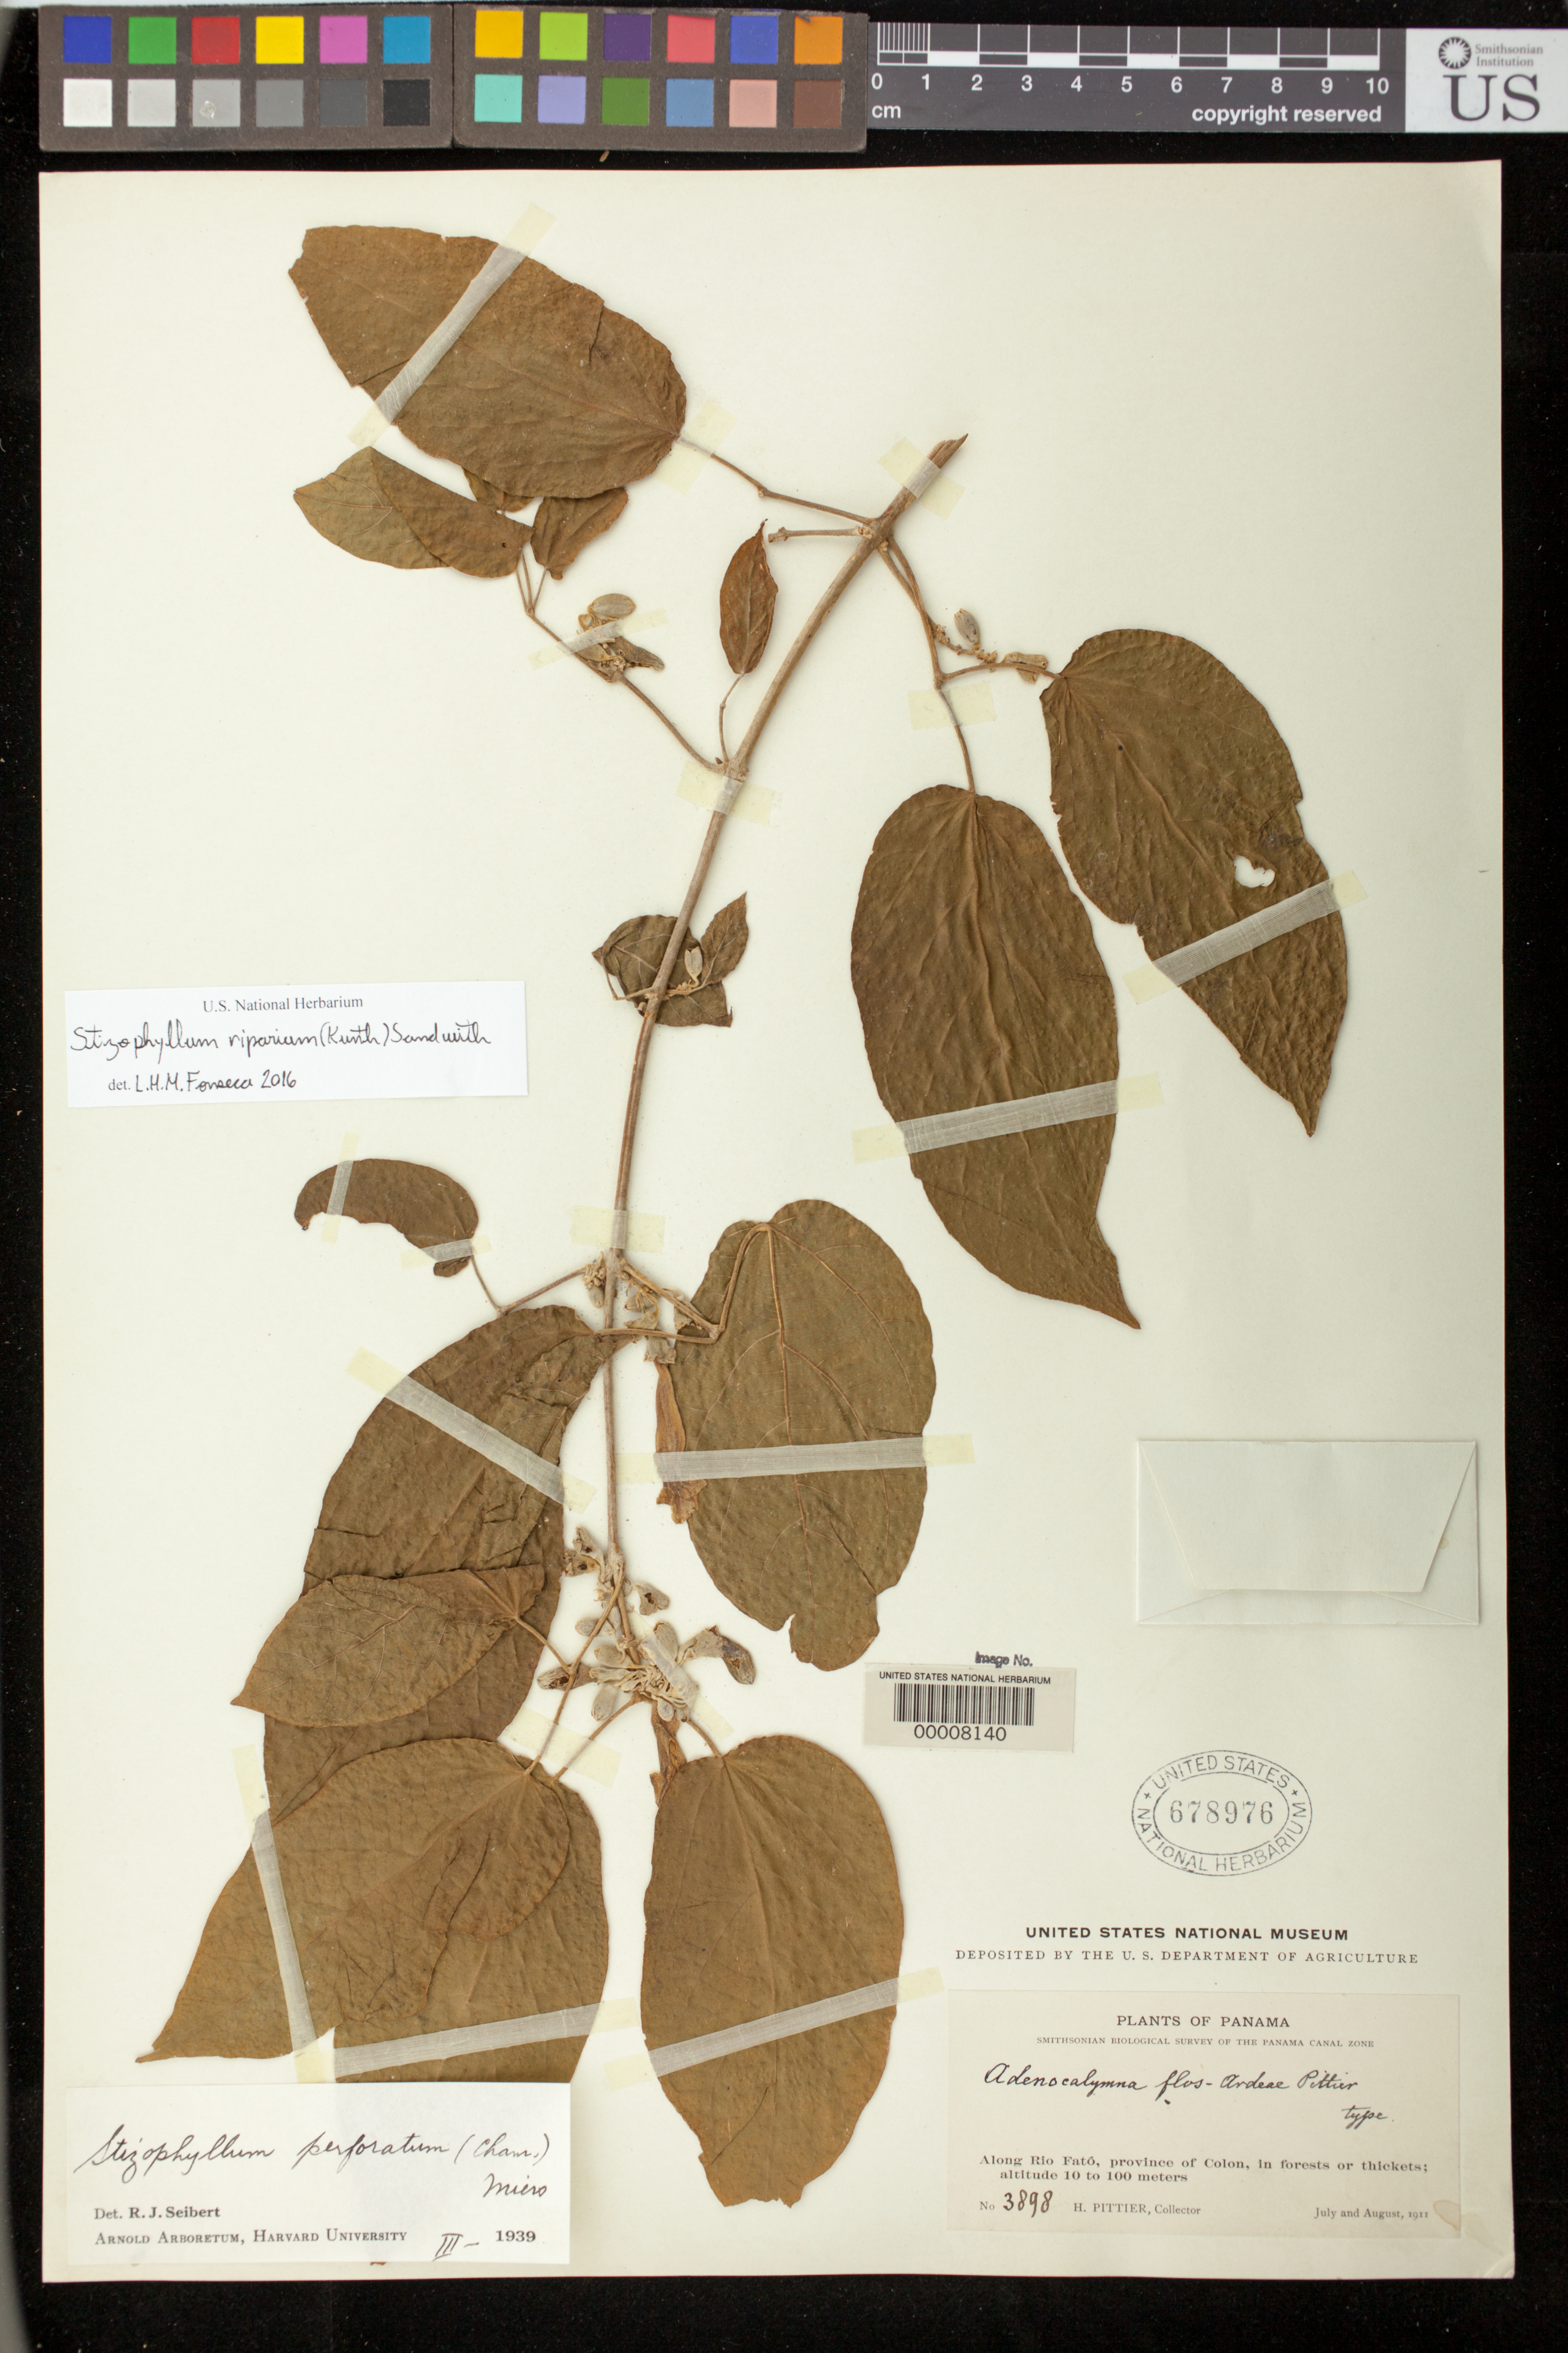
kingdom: Plantae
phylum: Tracheophyta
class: Magnoliopsida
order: Lamiales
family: Bignoniaceae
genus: Adenocalymma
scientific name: Adenocalymma flos-ardeae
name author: Pittier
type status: Holotype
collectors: H. F. Pittier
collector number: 3898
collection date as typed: July and August, 1911 [cited as 9 Jul 1911 in protologue]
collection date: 1911-07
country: Panama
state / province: Colón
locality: Panama Canal Zone. Along Rio Fató, province of Colon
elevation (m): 10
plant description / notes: This sheet annotated as "type" by Pittier. Label bears two dates, "July and August, 1911", suggesting two elements (syntypes); however, sheet is mounted with single element and protologue explicitly cites this sheet (USNH 678976) by sheet number as "type", citing collection date as "July 9, 1911". [A second sheet (USNH 678975) bears same label but with "and August" crossed out.]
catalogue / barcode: US 678976